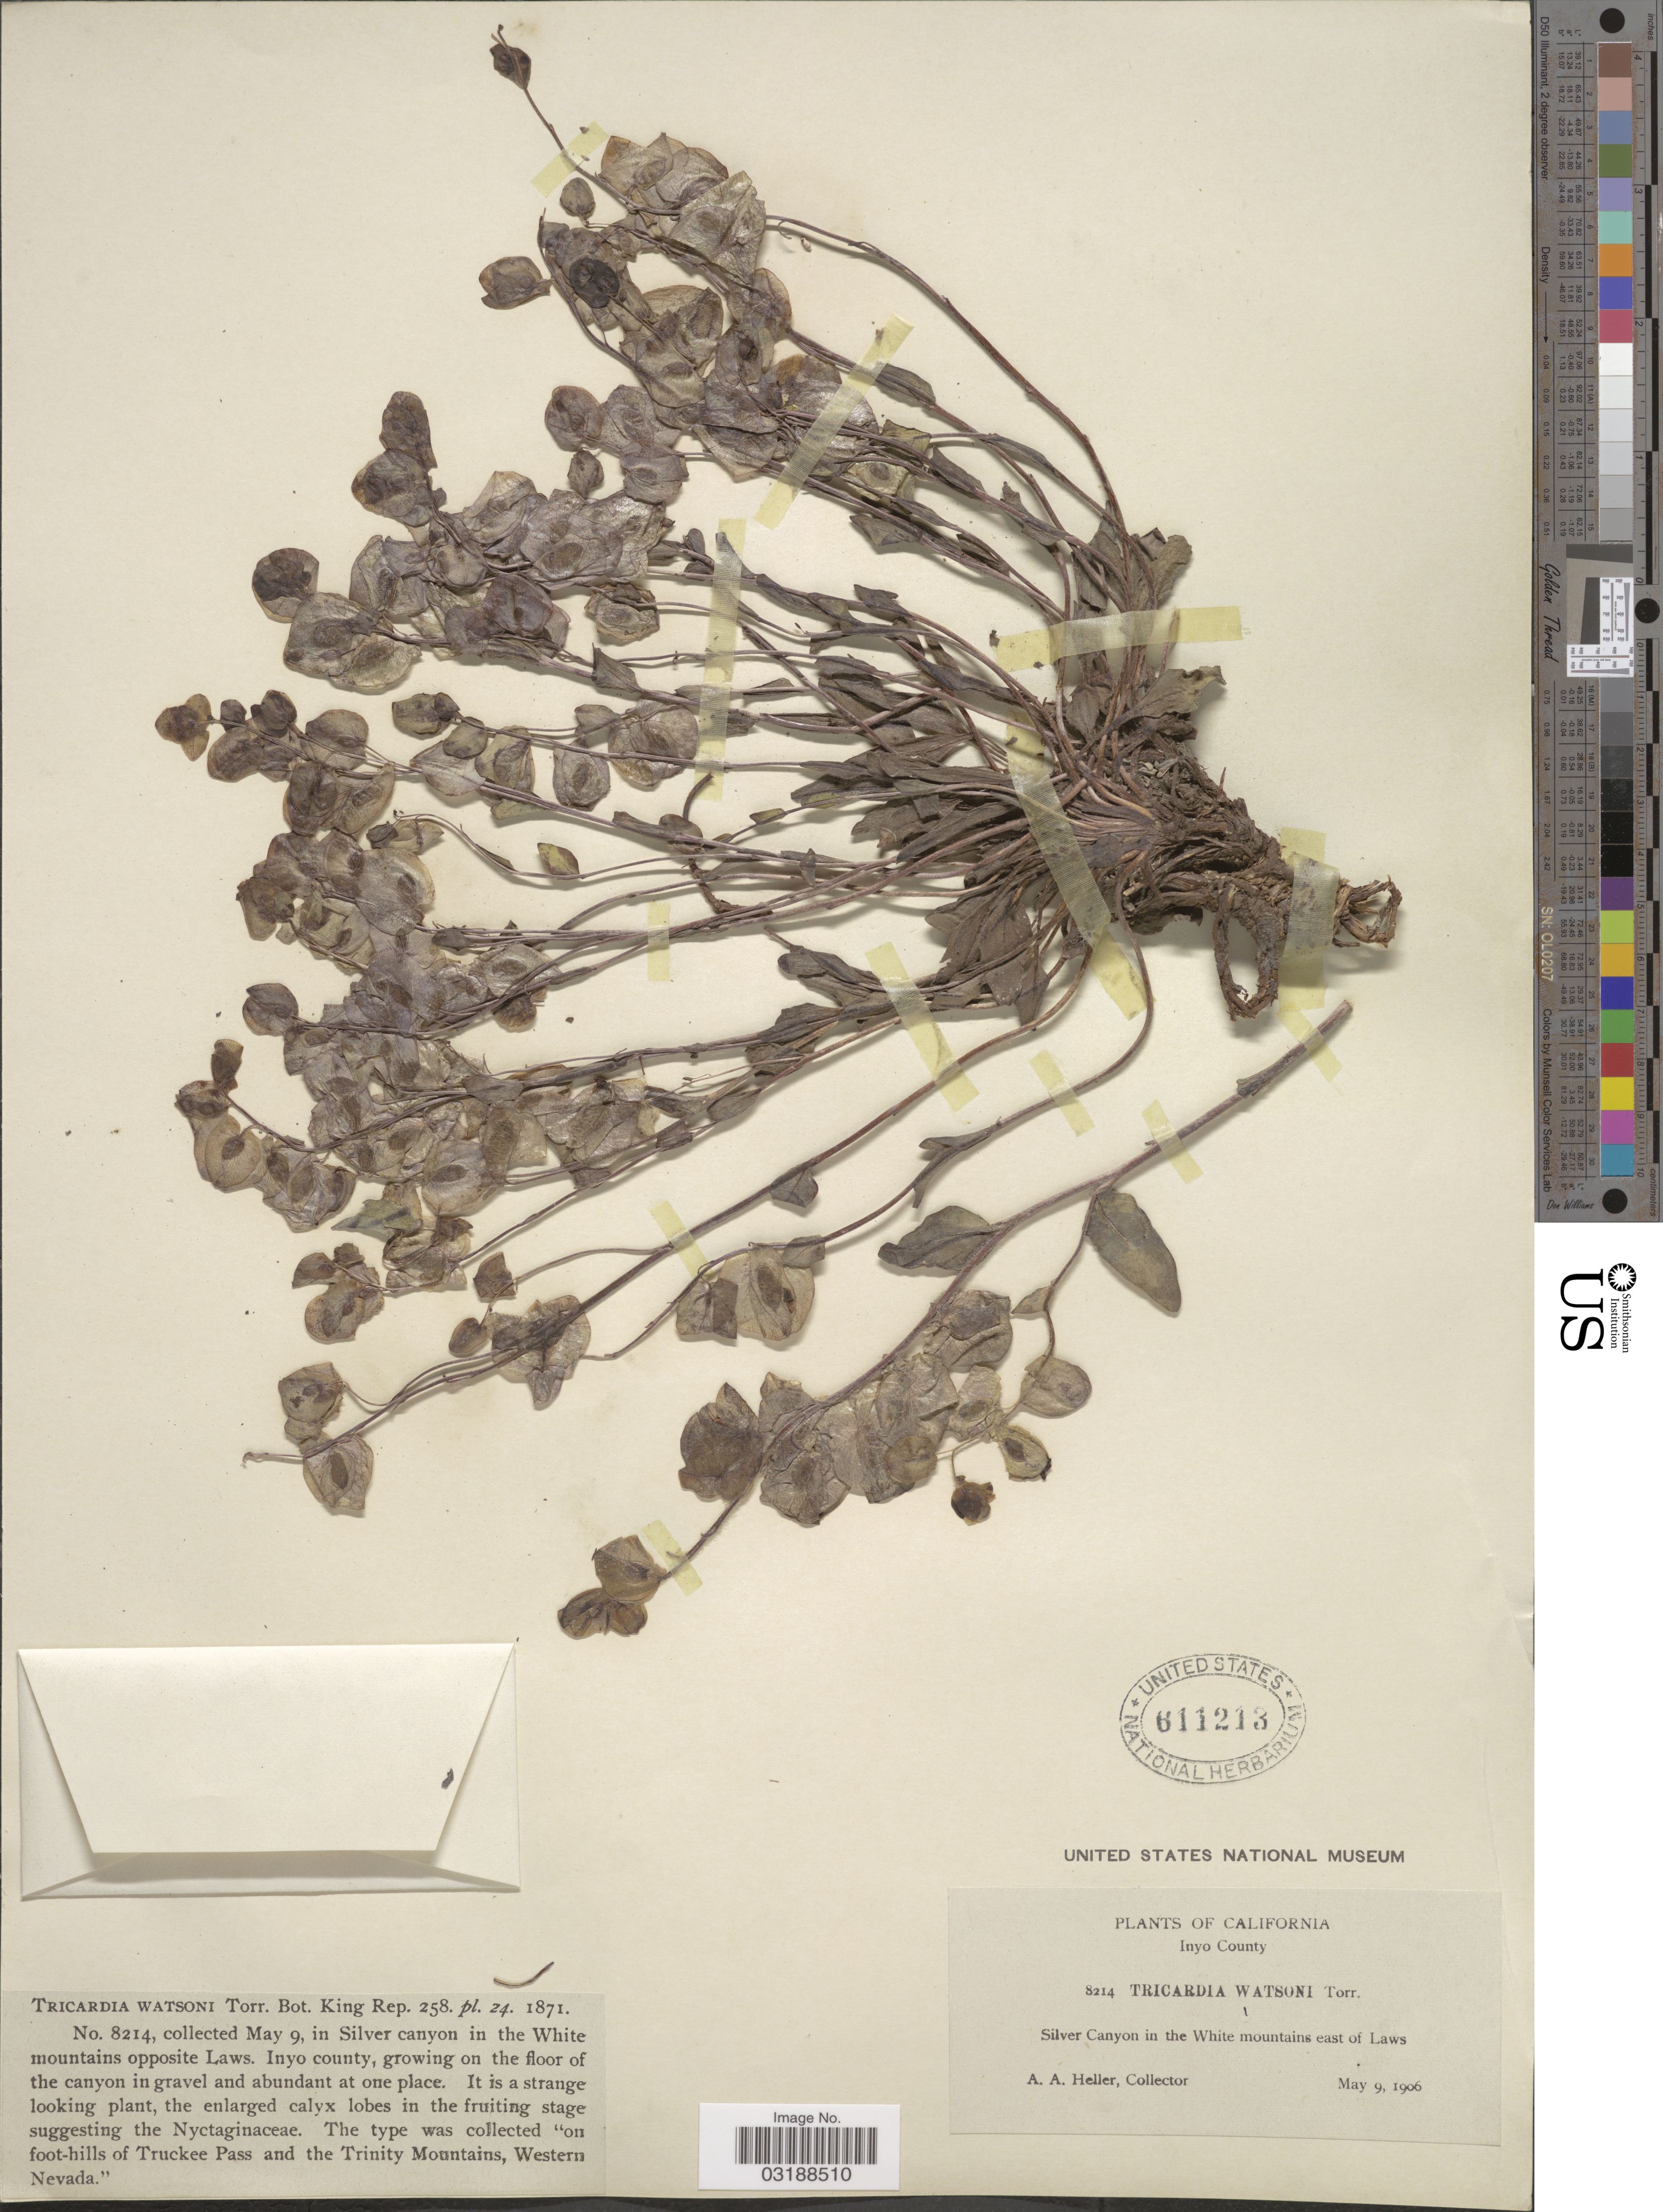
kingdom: Plantae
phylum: Tracheophyta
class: Magnoliopsida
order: Boraginales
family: Hydrophyllaceae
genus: Tricardia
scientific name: Tricardia watsonii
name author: Torr. ex S. Watson in C. King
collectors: A. A. Heller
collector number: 8214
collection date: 1906-05-09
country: United States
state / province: California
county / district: Inyo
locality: Inyo County, Silver Canyon in the White Mountains east of Laws.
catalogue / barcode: US 611213